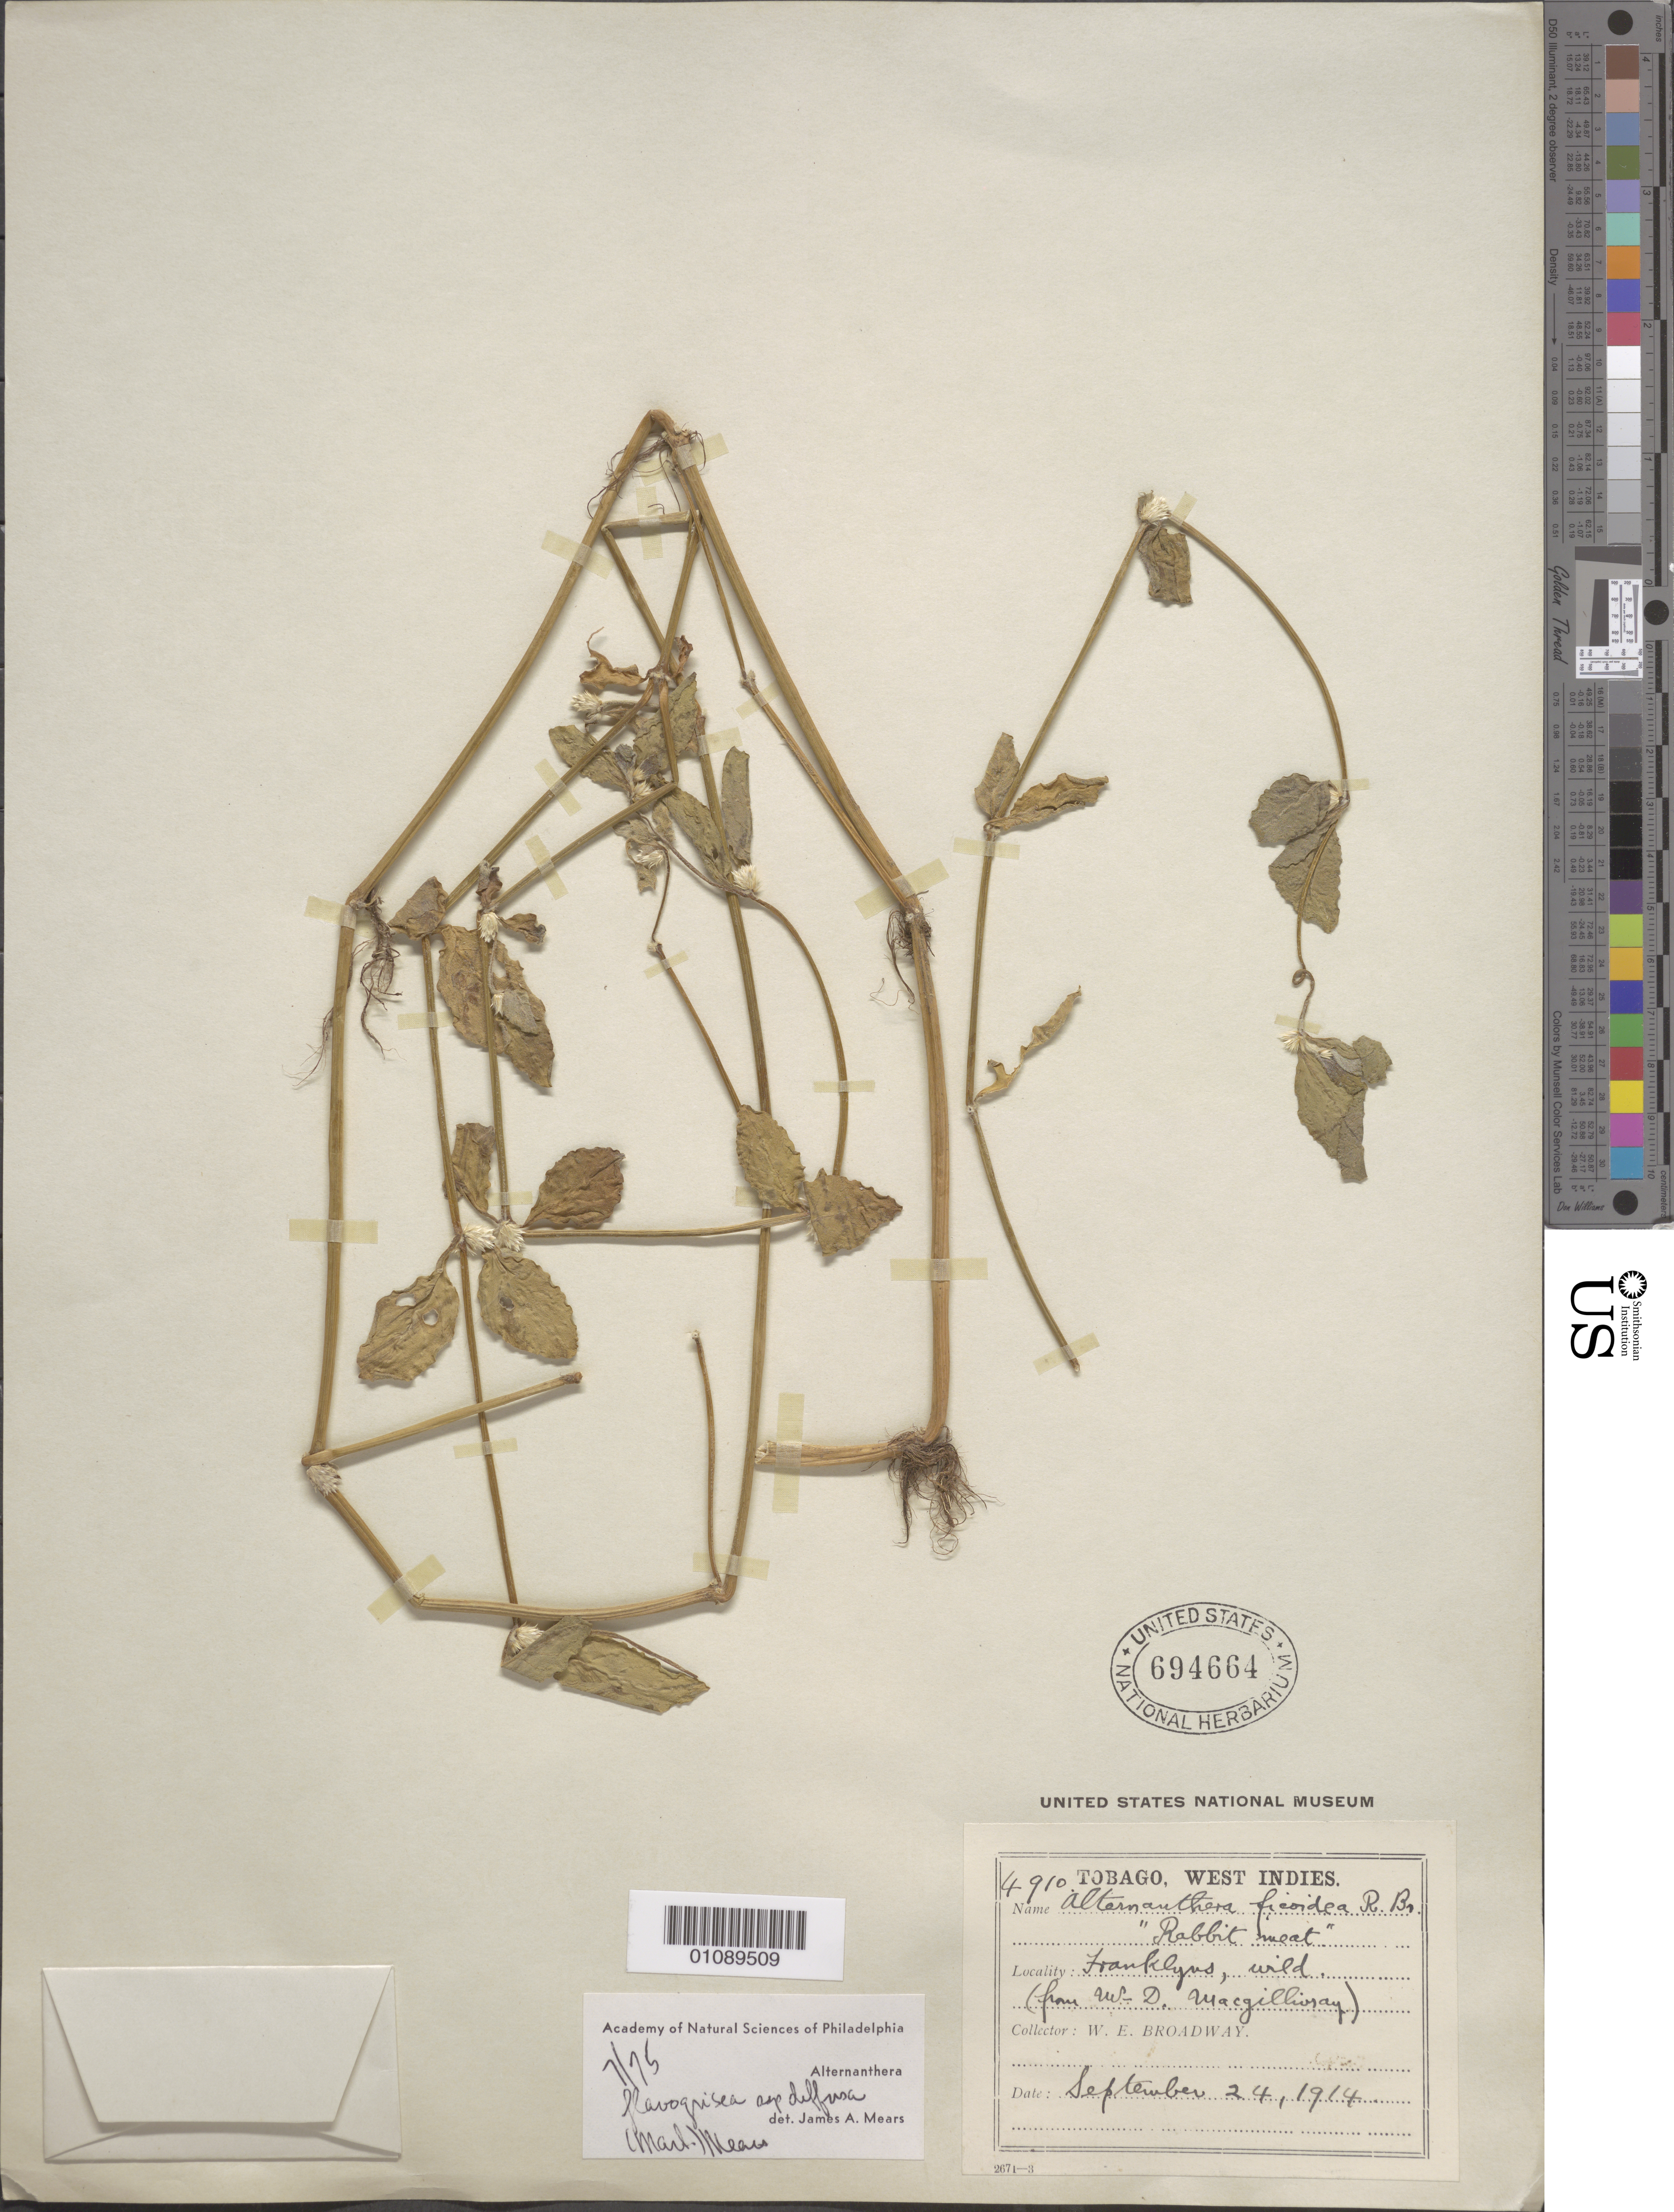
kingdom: Plantae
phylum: Tracheophyta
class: Magnoliopsida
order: Caryophyllales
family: Amaranthaceae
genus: Alternanthera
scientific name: Alternanthera flavogrisea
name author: Urb.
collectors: W. E. Broadway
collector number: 4910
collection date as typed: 24 Sep 1914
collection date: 1914-09-24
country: Trinidad and Tobago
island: Tobago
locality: Franklyns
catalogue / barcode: US 694664